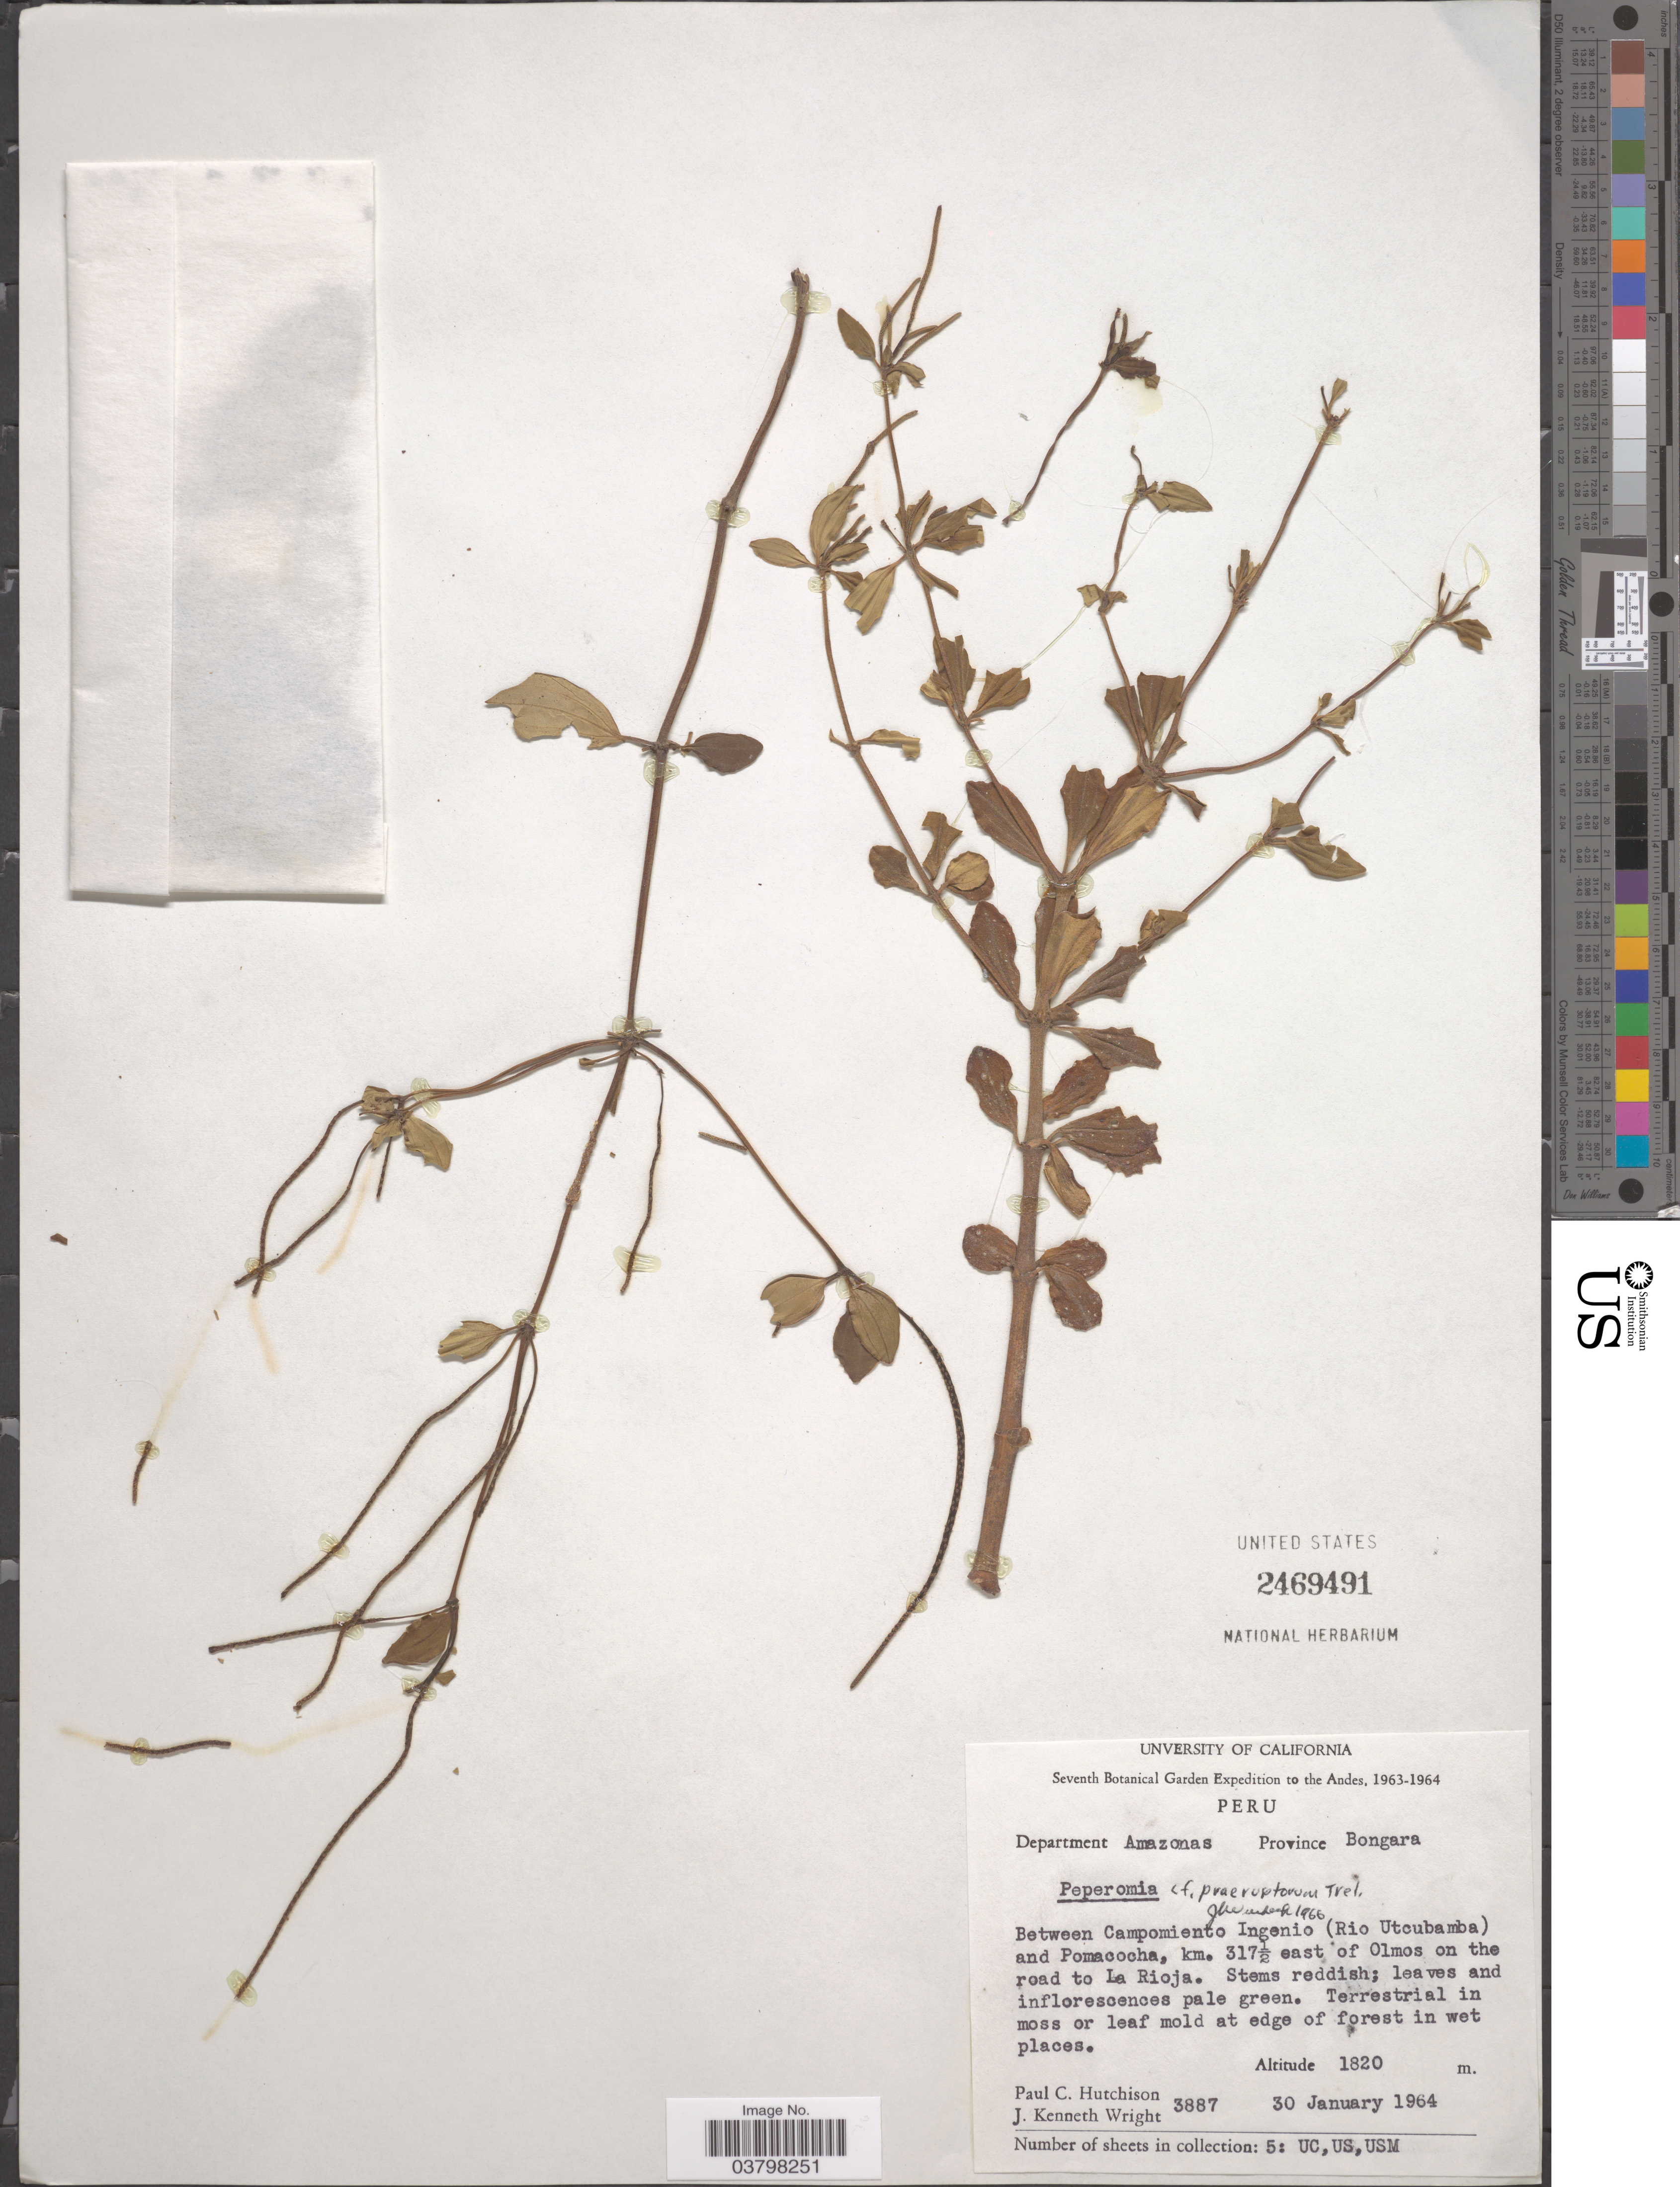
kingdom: Plantae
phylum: Tracheophyta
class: Magnoliopsida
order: Piperales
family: Piperaceae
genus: Peperomia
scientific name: Peperomia praeruptorum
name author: Trel.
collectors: P. C. Hutchison & J. K. Wright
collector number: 3887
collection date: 1964-01-30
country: Peru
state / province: Amazonas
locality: The Andes. Department Amazonas. Province Bongara. Between Campomiente Ingenio (Rio Utcubamba) and Pomacocha, km. 317½ east of Olmos on the road to La Rioja.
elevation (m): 1820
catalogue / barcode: US 2469491